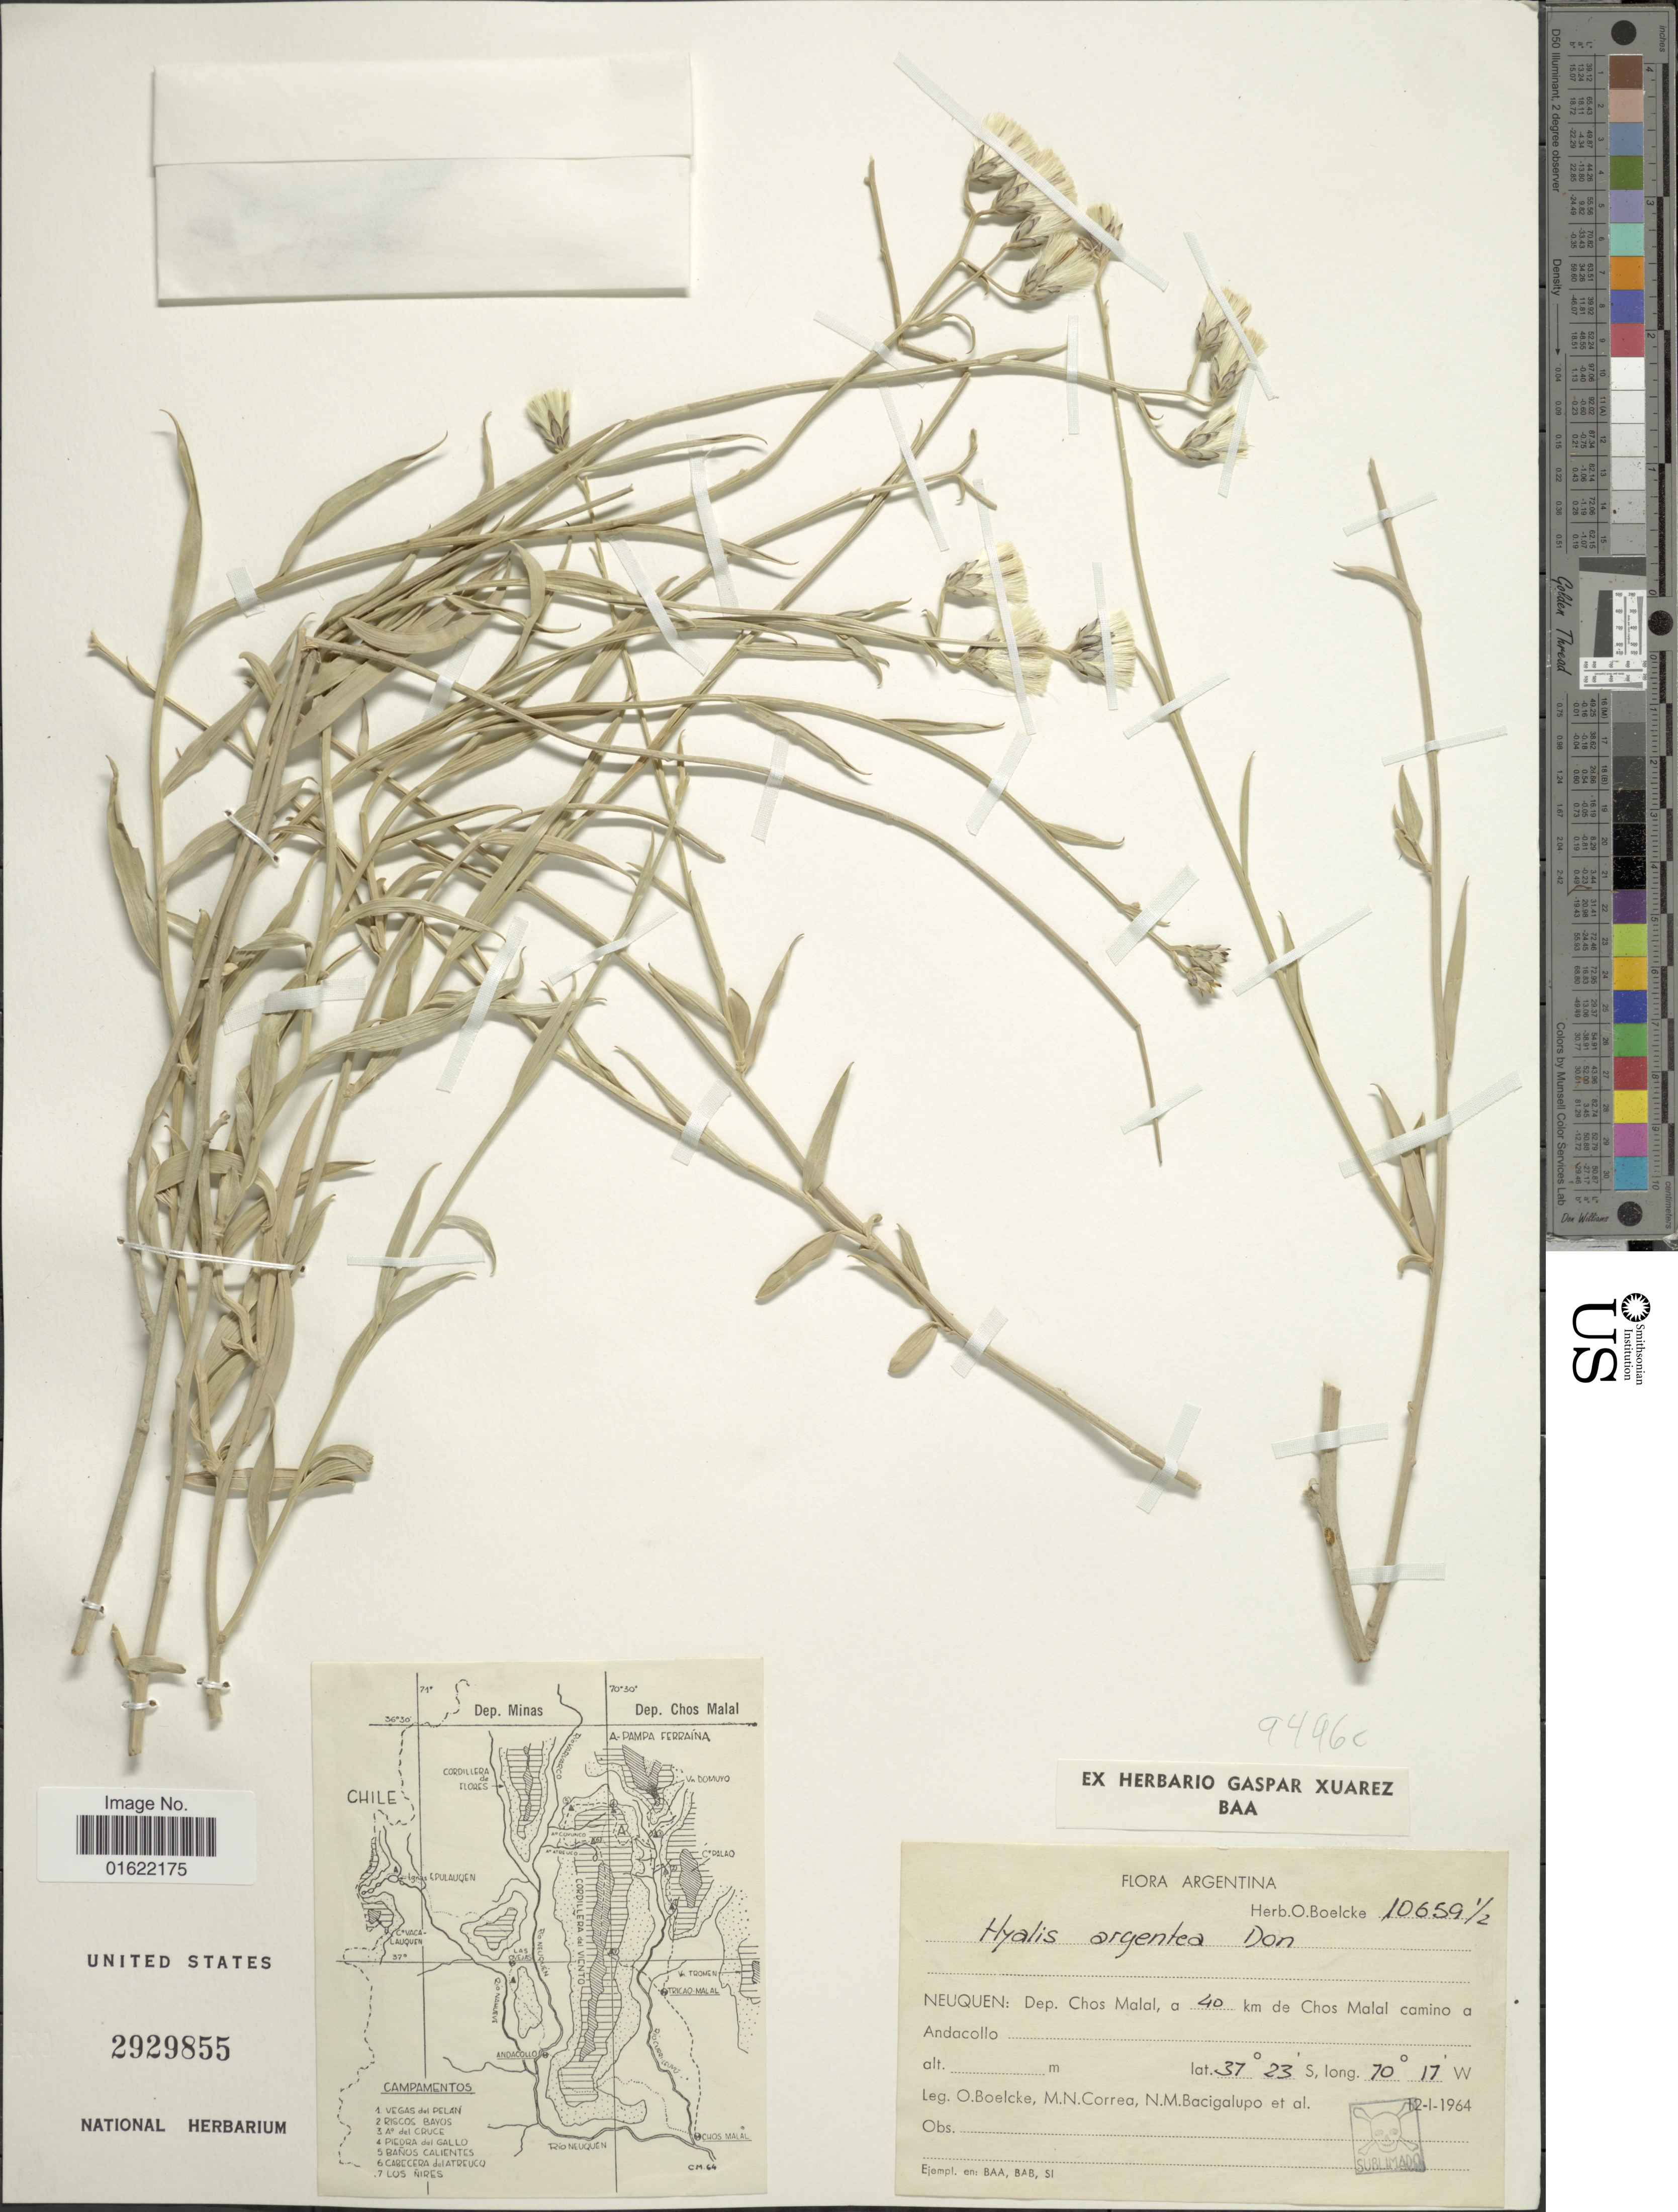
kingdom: Plantae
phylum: Tracheophyta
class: Magnoliopsida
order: Asterales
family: Asteraceae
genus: Hyalis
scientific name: Hyalis argentea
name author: D. Don ex Hook. & Arn.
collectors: O. Boelcke, M. N. Correa, N. M. Bacigalupo & et al.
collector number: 10659½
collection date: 1964-01-12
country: Argentina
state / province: Neuquen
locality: Dep. Chos Malal, a 40 km de Chos Malal camino a Andacallo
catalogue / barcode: US 2929855